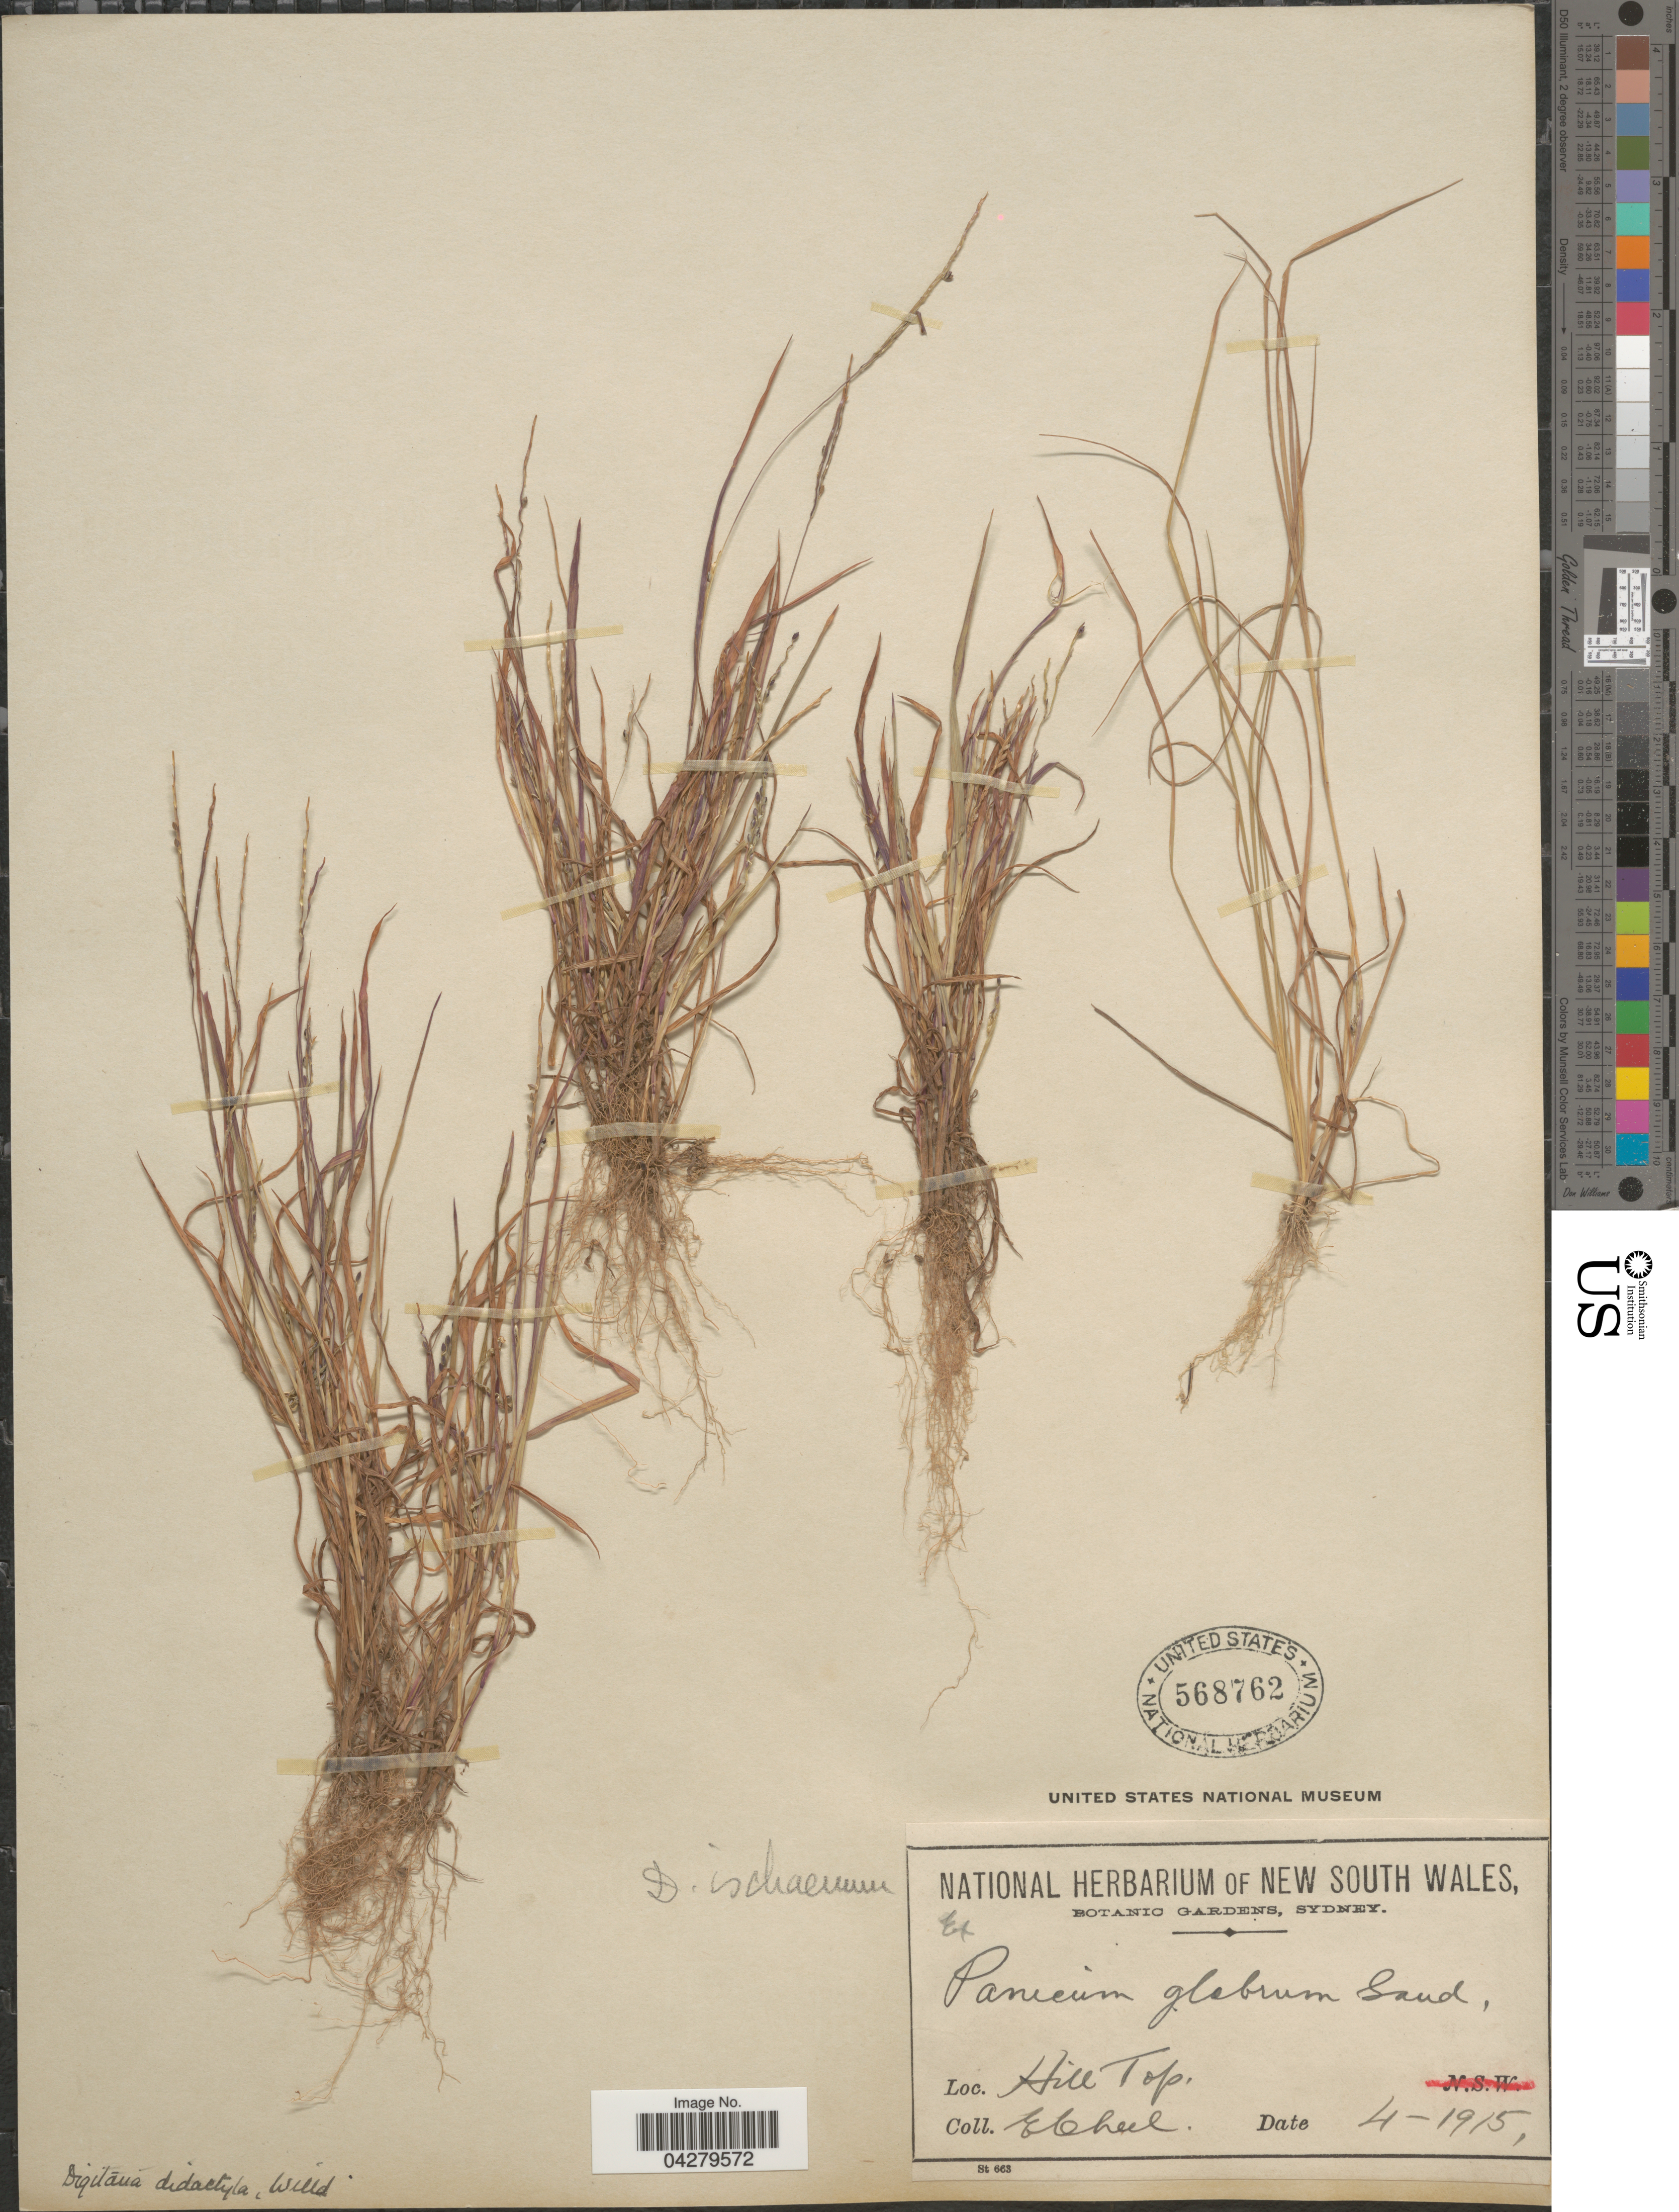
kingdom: Plantae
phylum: Tracheophyta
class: Liliopsida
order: Poales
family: Poaceae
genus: Digitaria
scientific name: Digitaria ischaemum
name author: (Schreber) Schreber ex Muhl.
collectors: E. Cheel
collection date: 1915-04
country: Australia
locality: Hill Top.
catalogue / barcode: US 568762